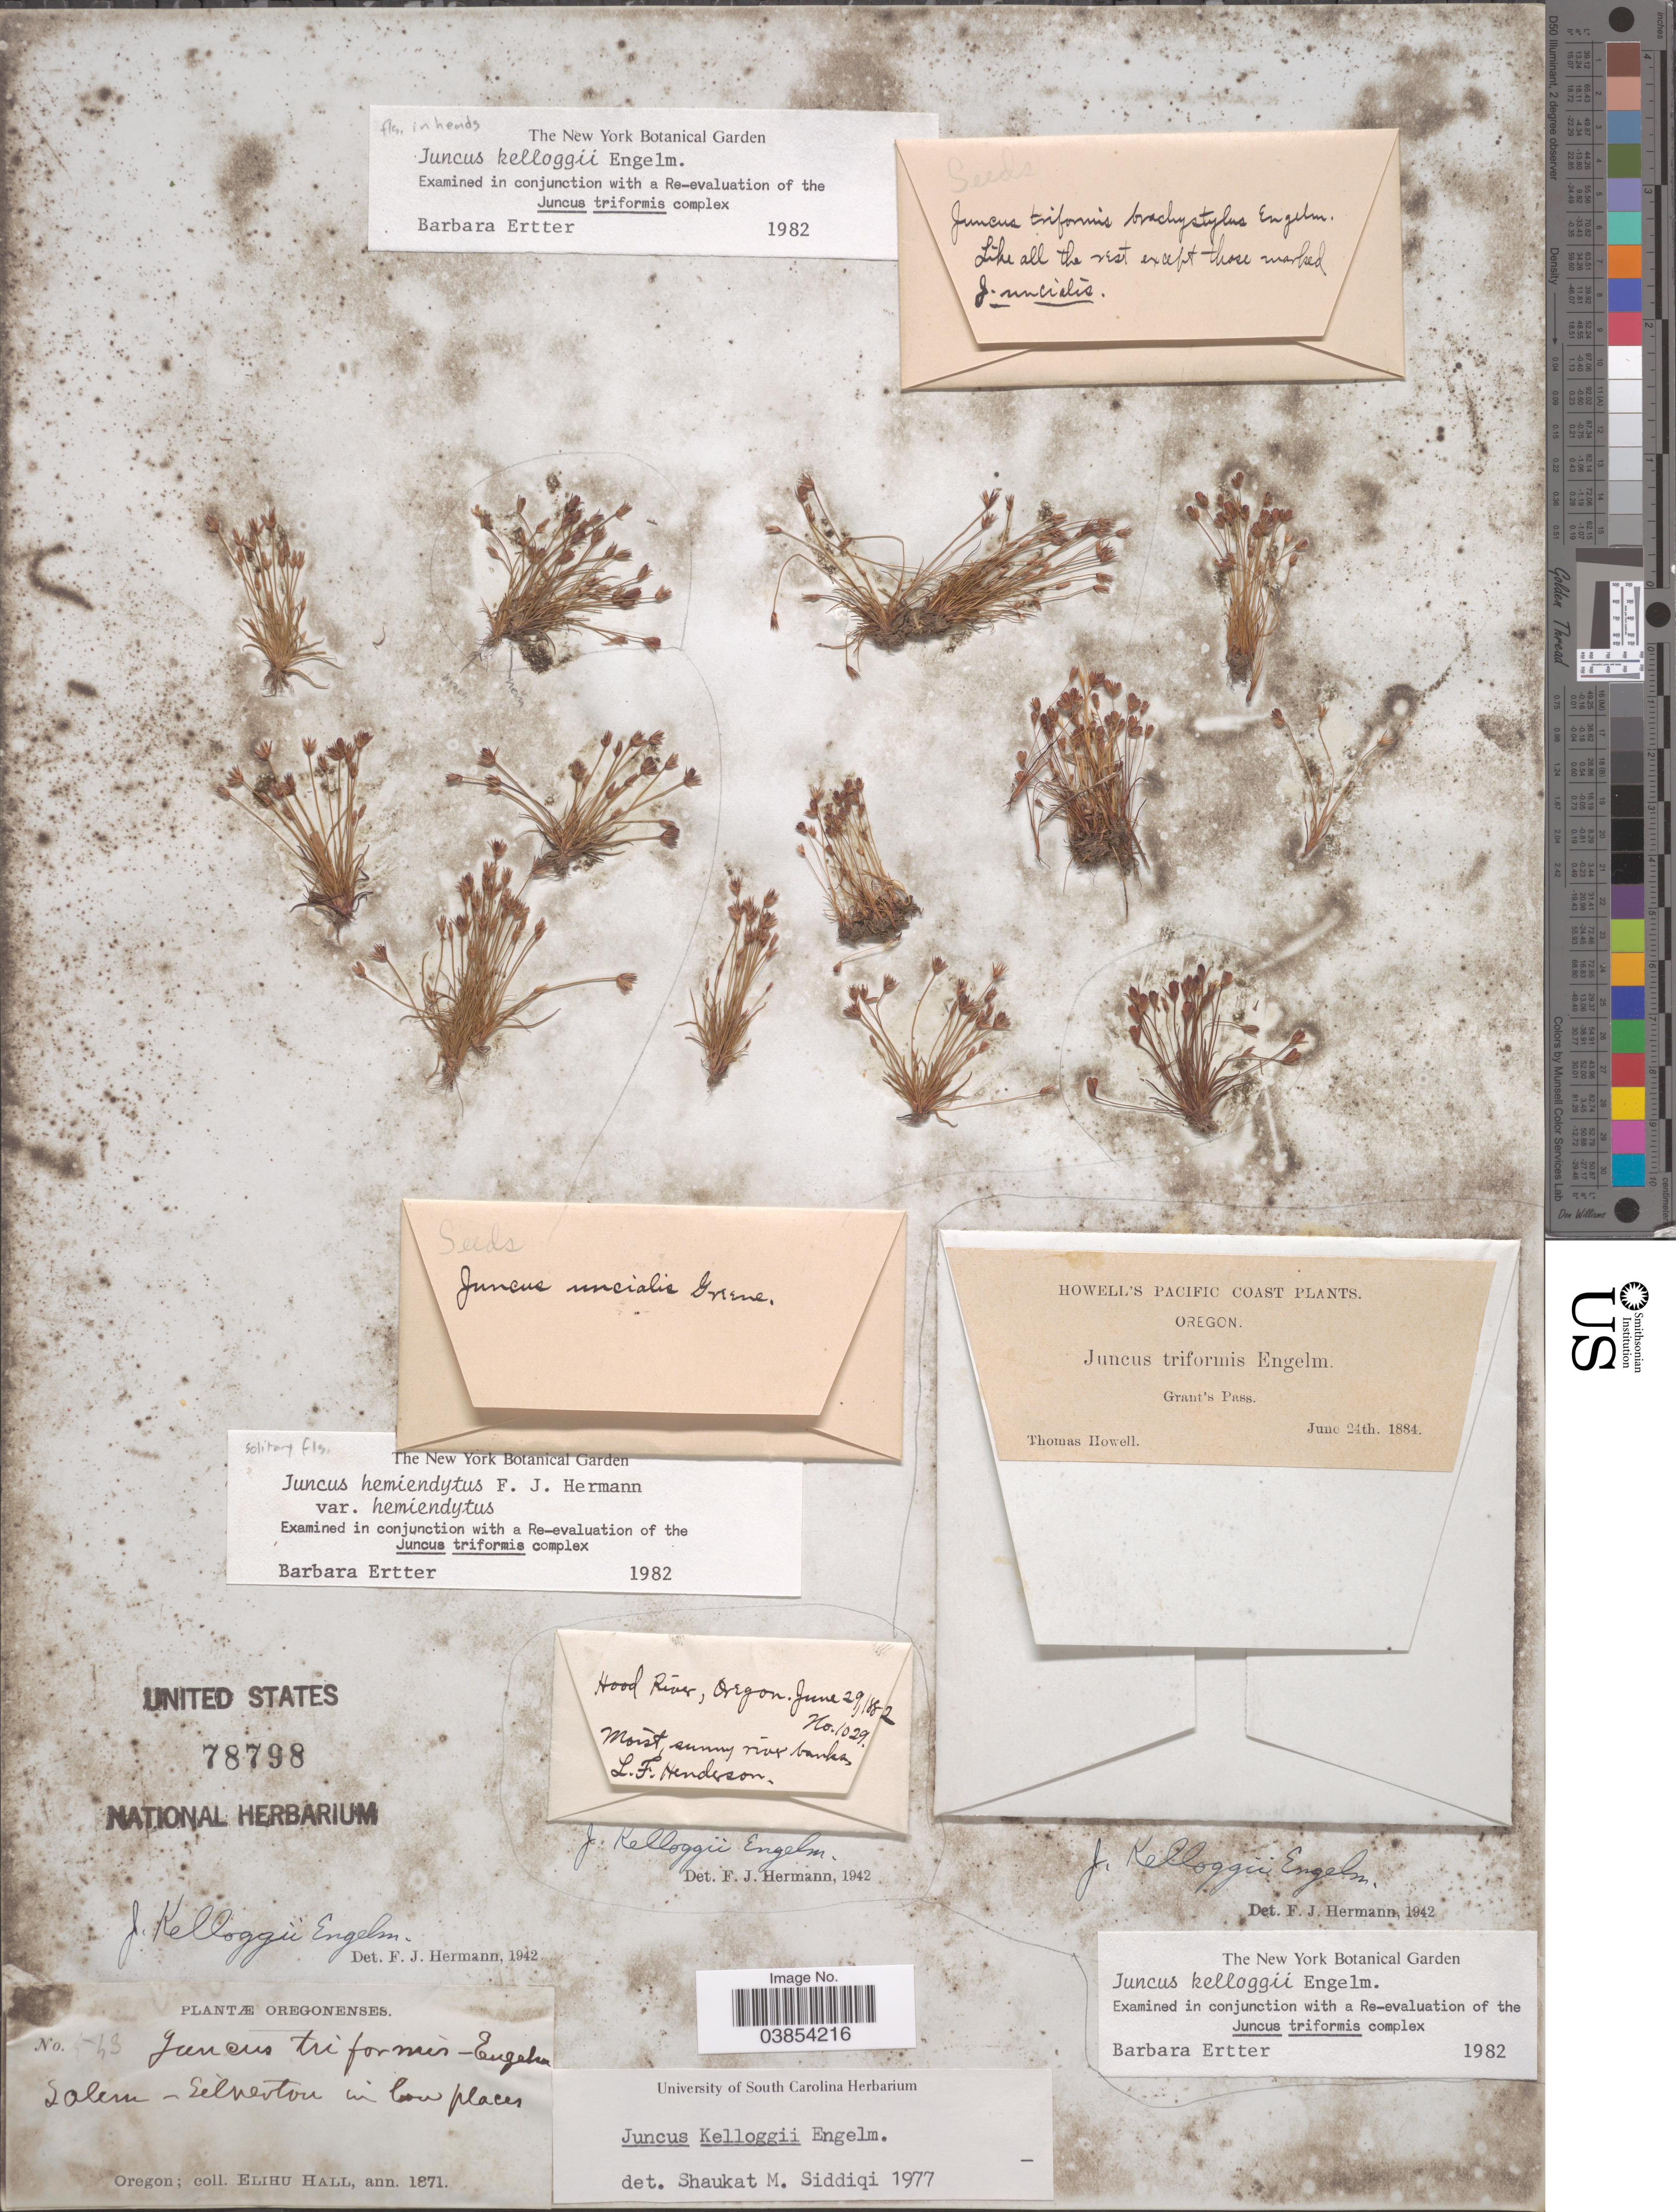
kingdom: Plantae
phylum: Tracheophyta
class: Liliopsida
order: Poales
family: Juncaceae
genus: Juncus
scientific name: Juncus kelloggii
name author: Engelm.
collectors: T. Howell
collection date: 1884-06-24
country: United States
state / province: Oregon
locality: Pacific Coast. Grant's Pass.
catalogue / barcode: US 78798-2